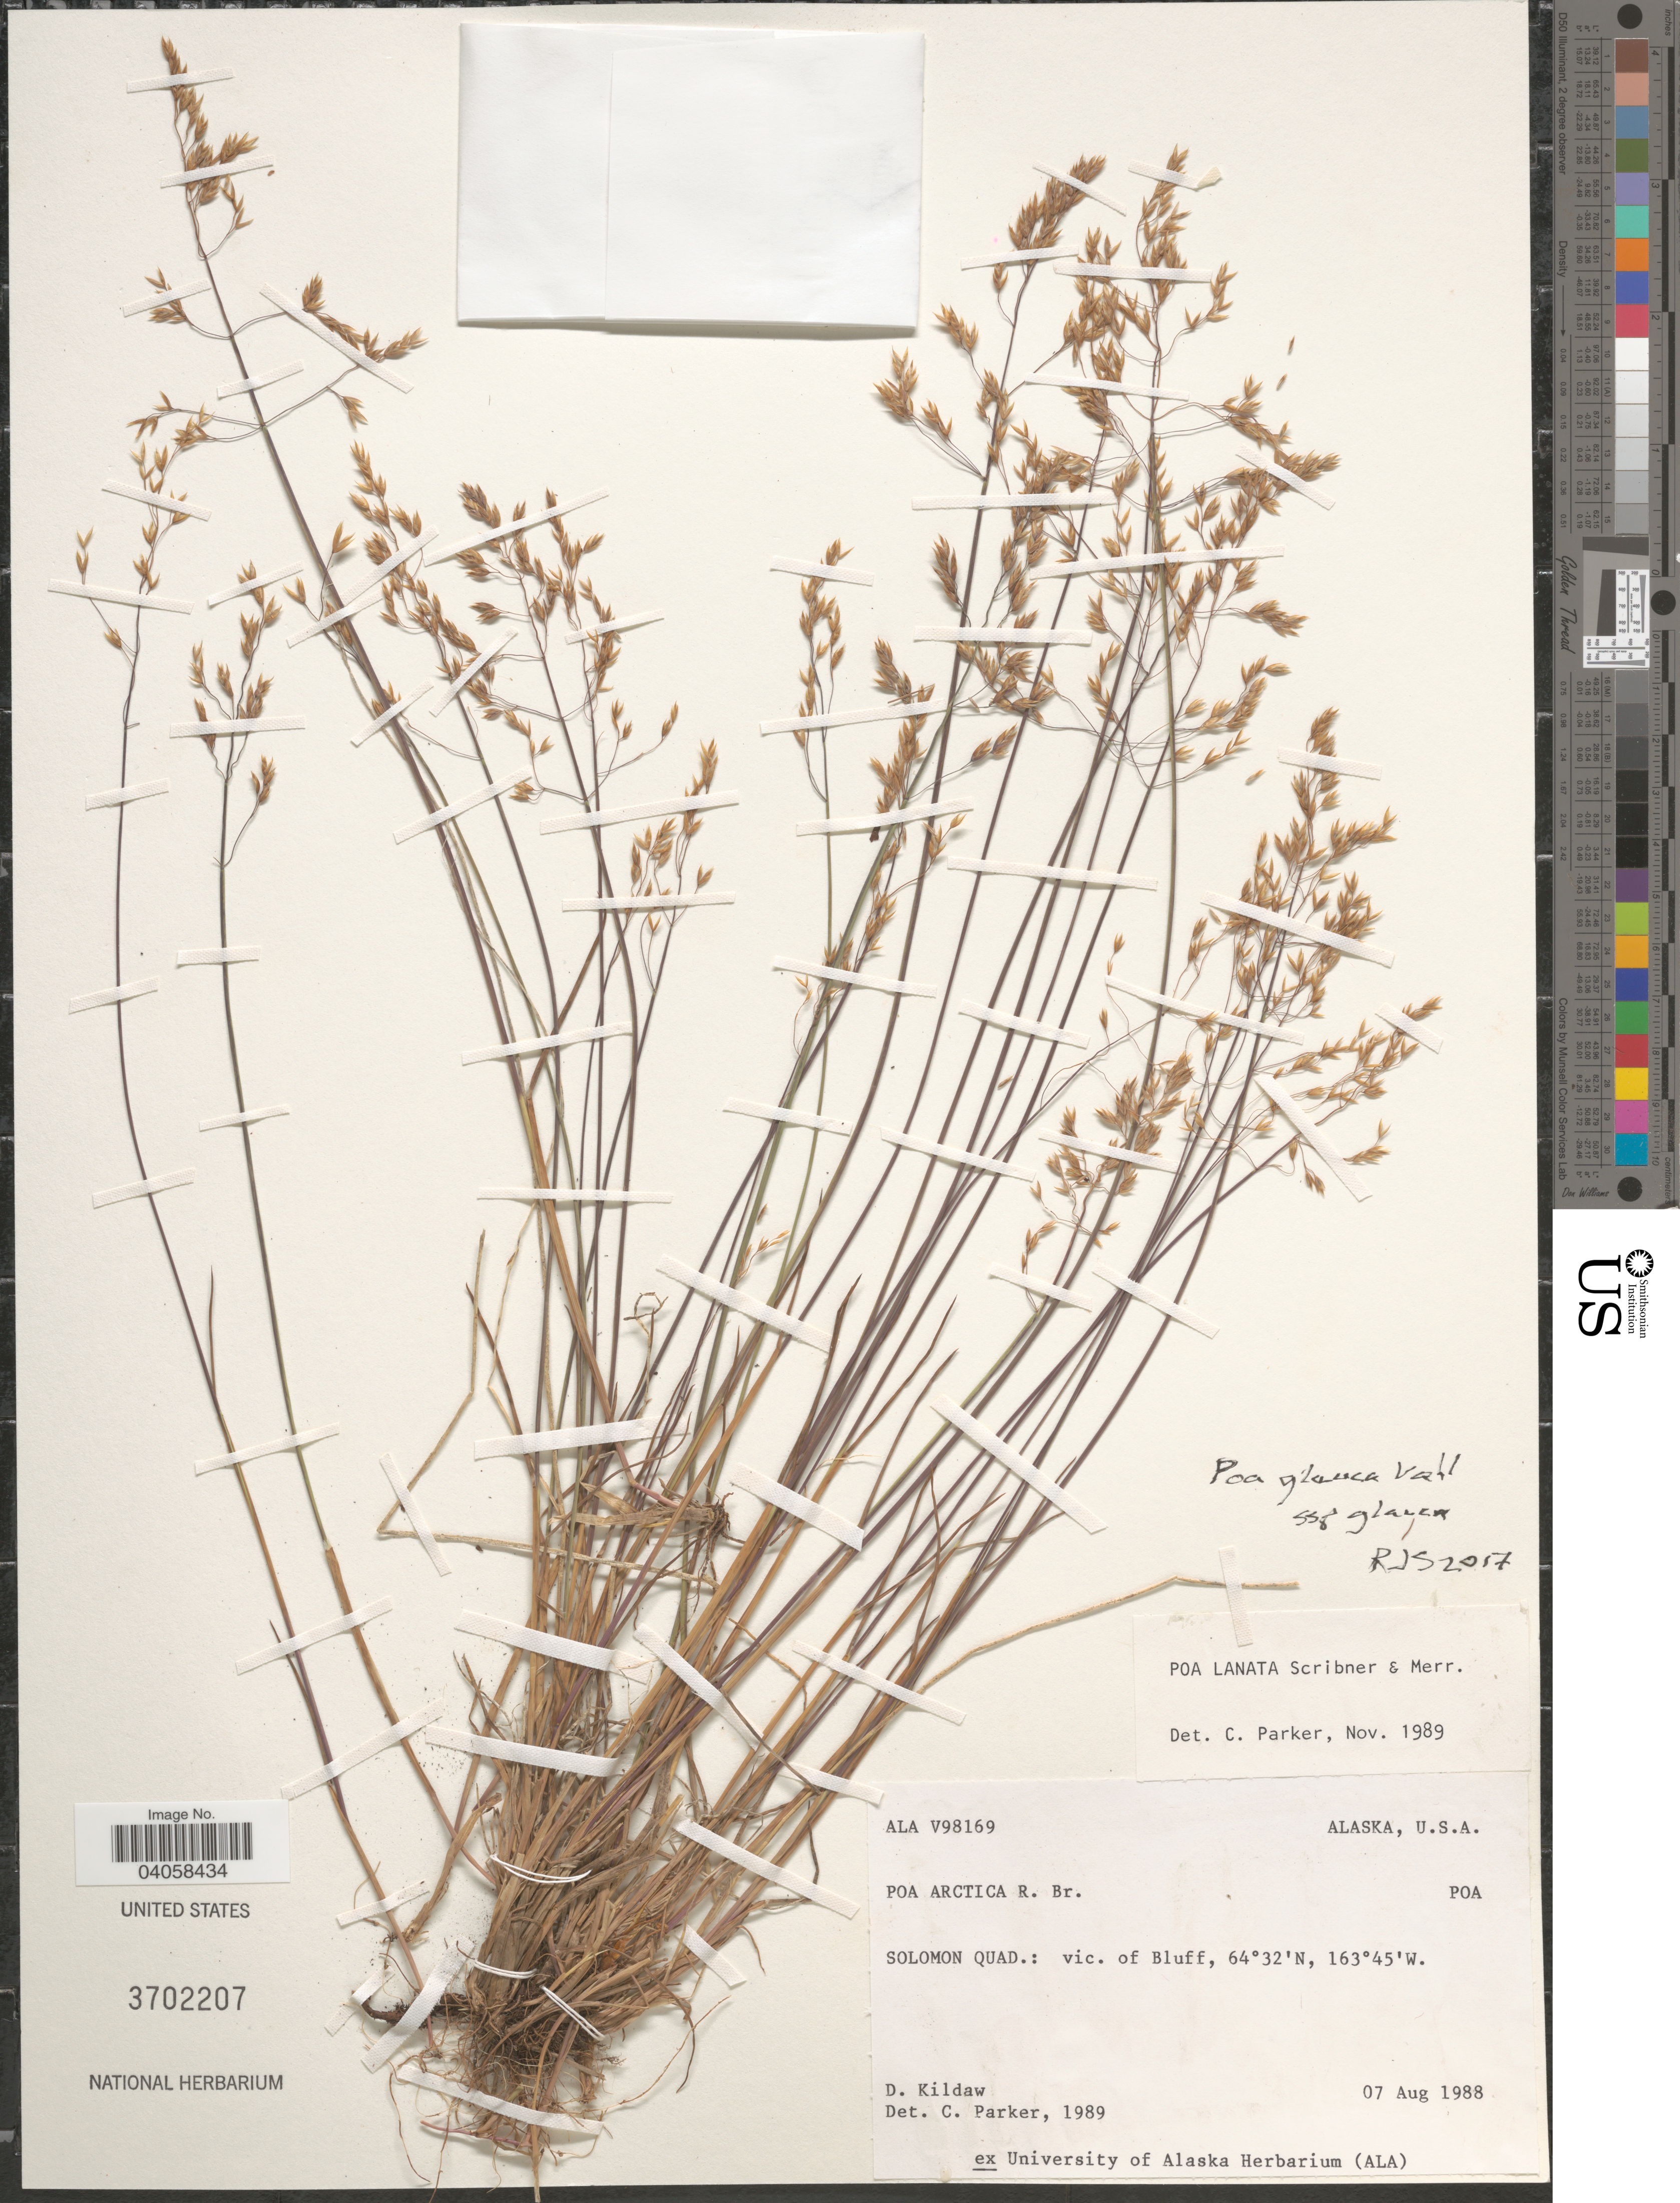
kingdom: Plantae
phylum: Tracheophyta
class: Liliopsida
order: Poales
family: Poaceae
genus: Poa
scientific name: Poa glauca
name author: Vahl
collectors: D. Kildaw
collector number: V98169?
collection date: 1988-08-07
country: United States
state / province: Alaska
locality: Solomon Quad.: vic. of Bluff.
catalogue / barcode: US 3702207